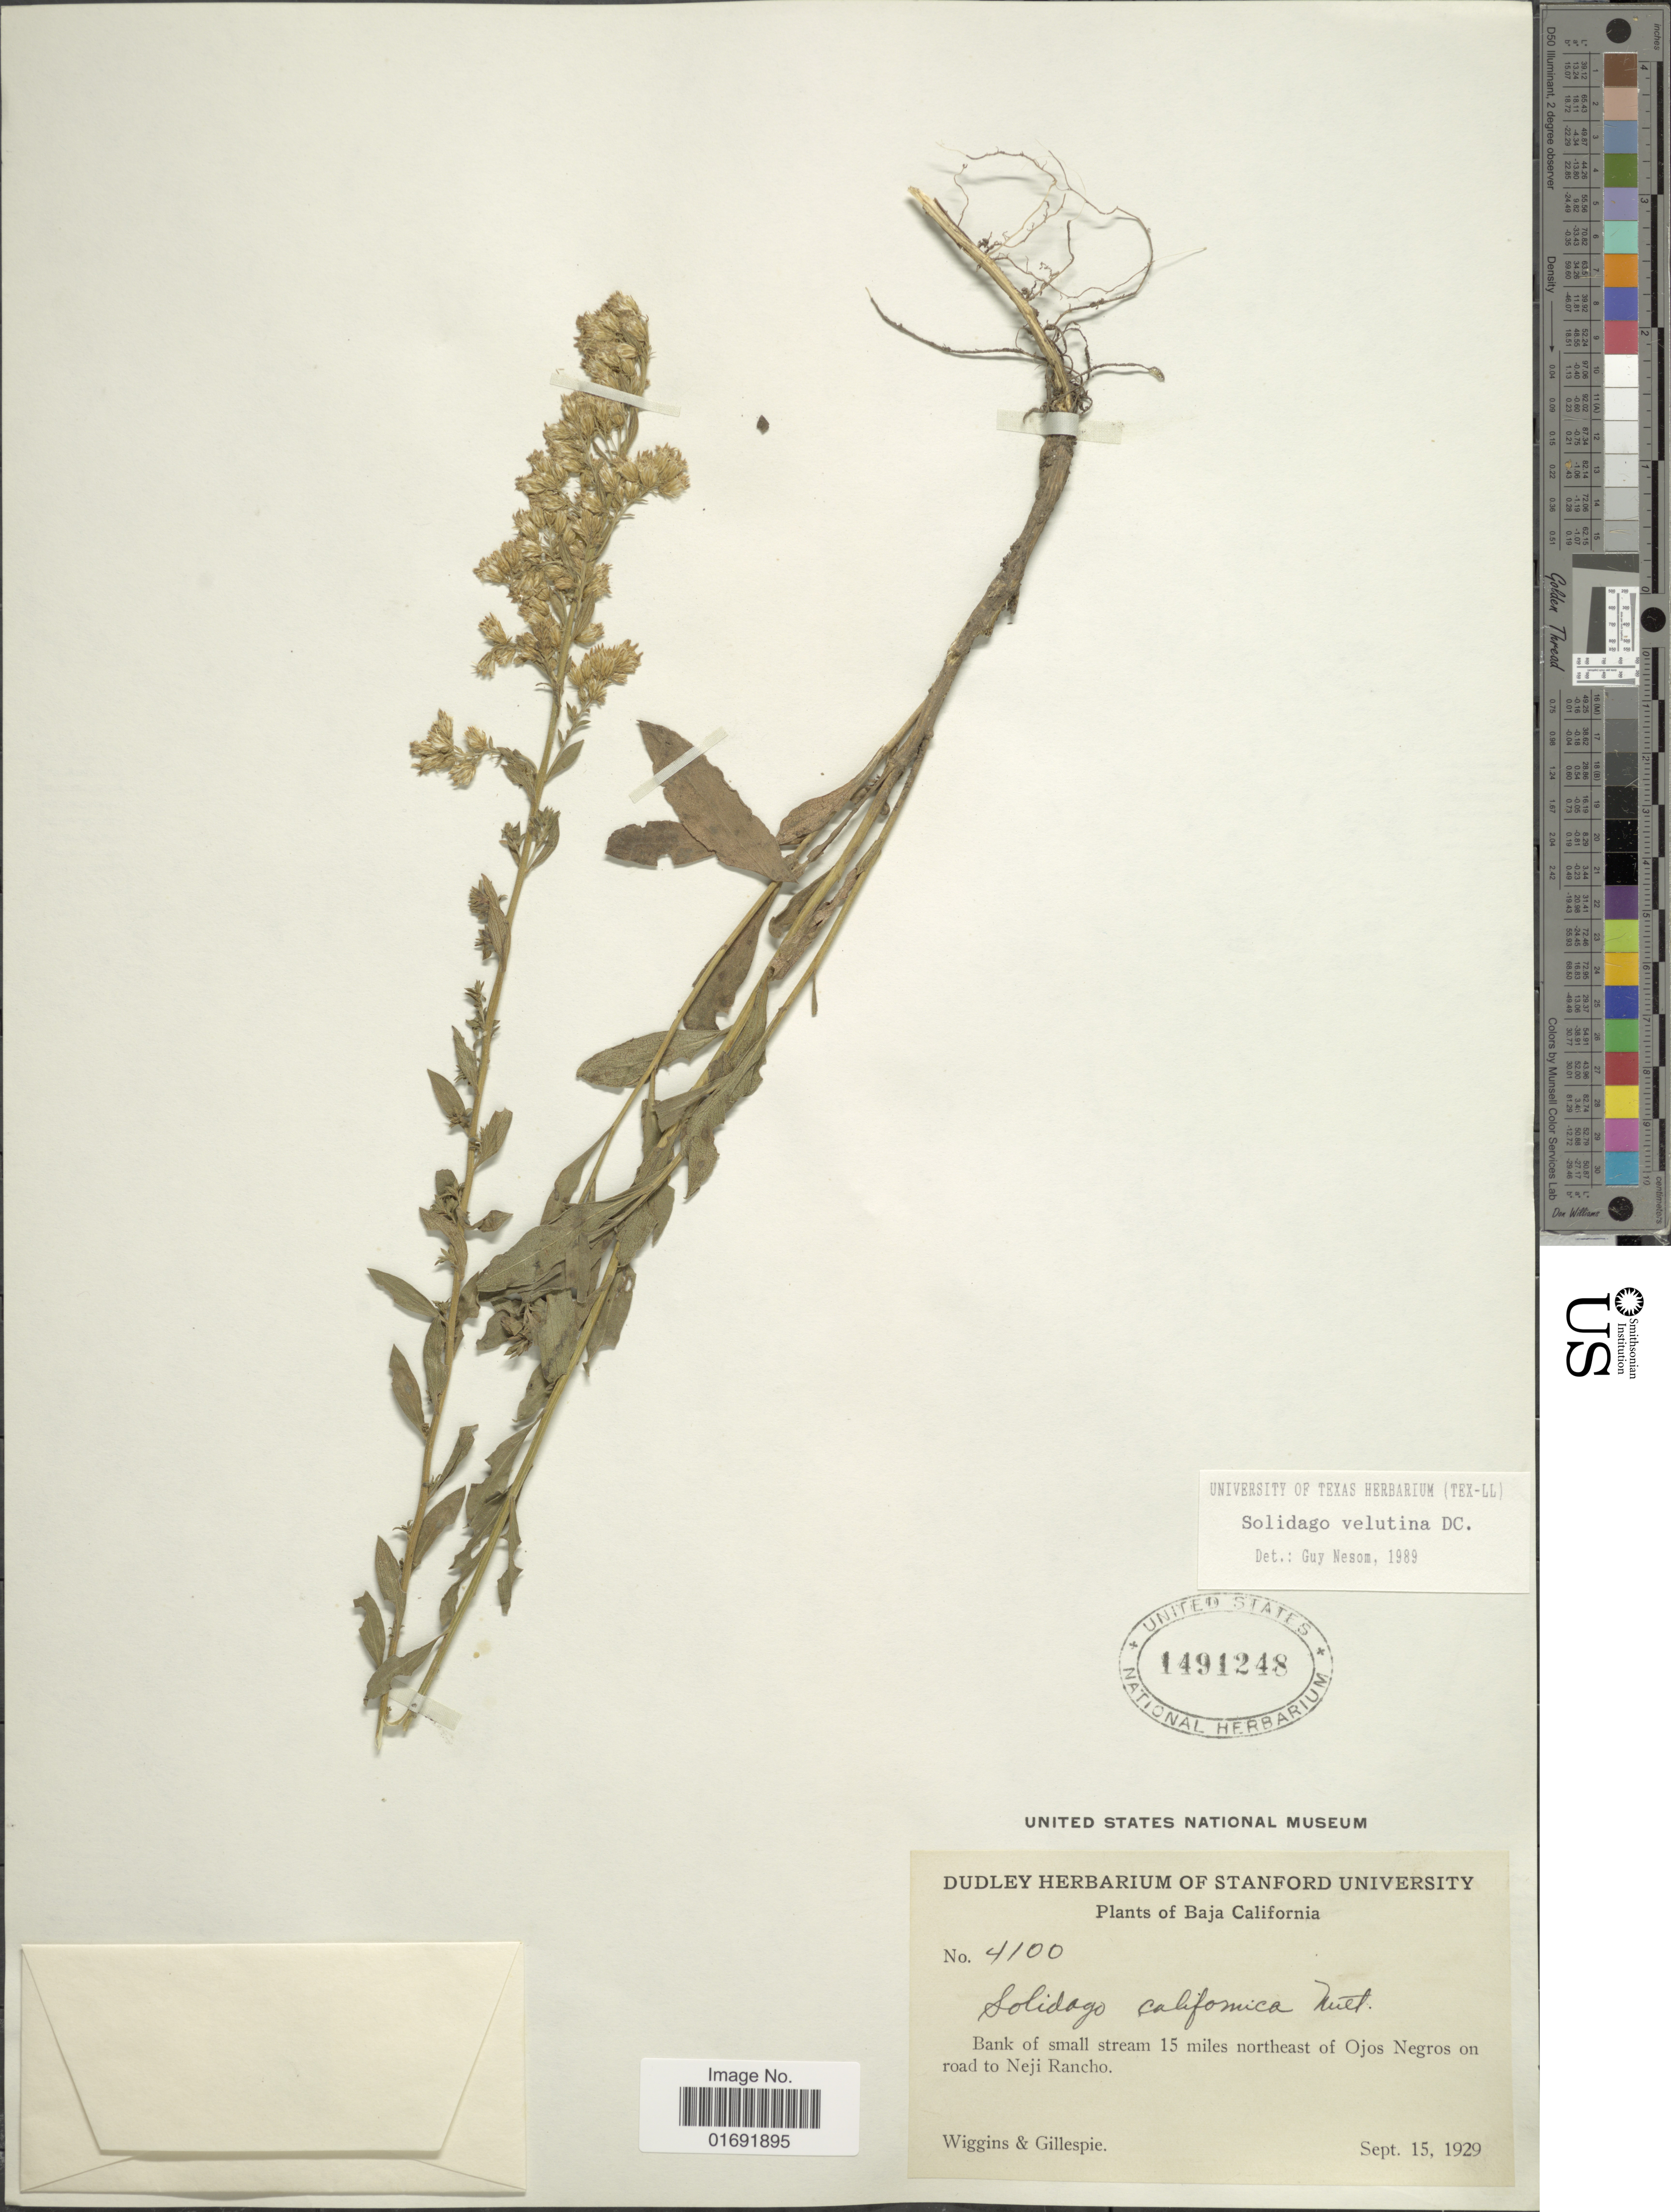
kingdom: Plantae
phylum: Tracheophyta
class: Magnoliopsida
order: Asterales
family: Asteraceae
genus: Solidago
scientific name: Solidago velutina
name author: DC.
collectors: -- Wiggins & -- Gillespie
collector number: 4100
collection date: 1929-09-15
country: Mexico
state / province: Baja California Norte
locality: Bank of small stream 15 miles northeast of Ojos Negros on road to Neji Rancho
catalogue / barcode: US 1491248